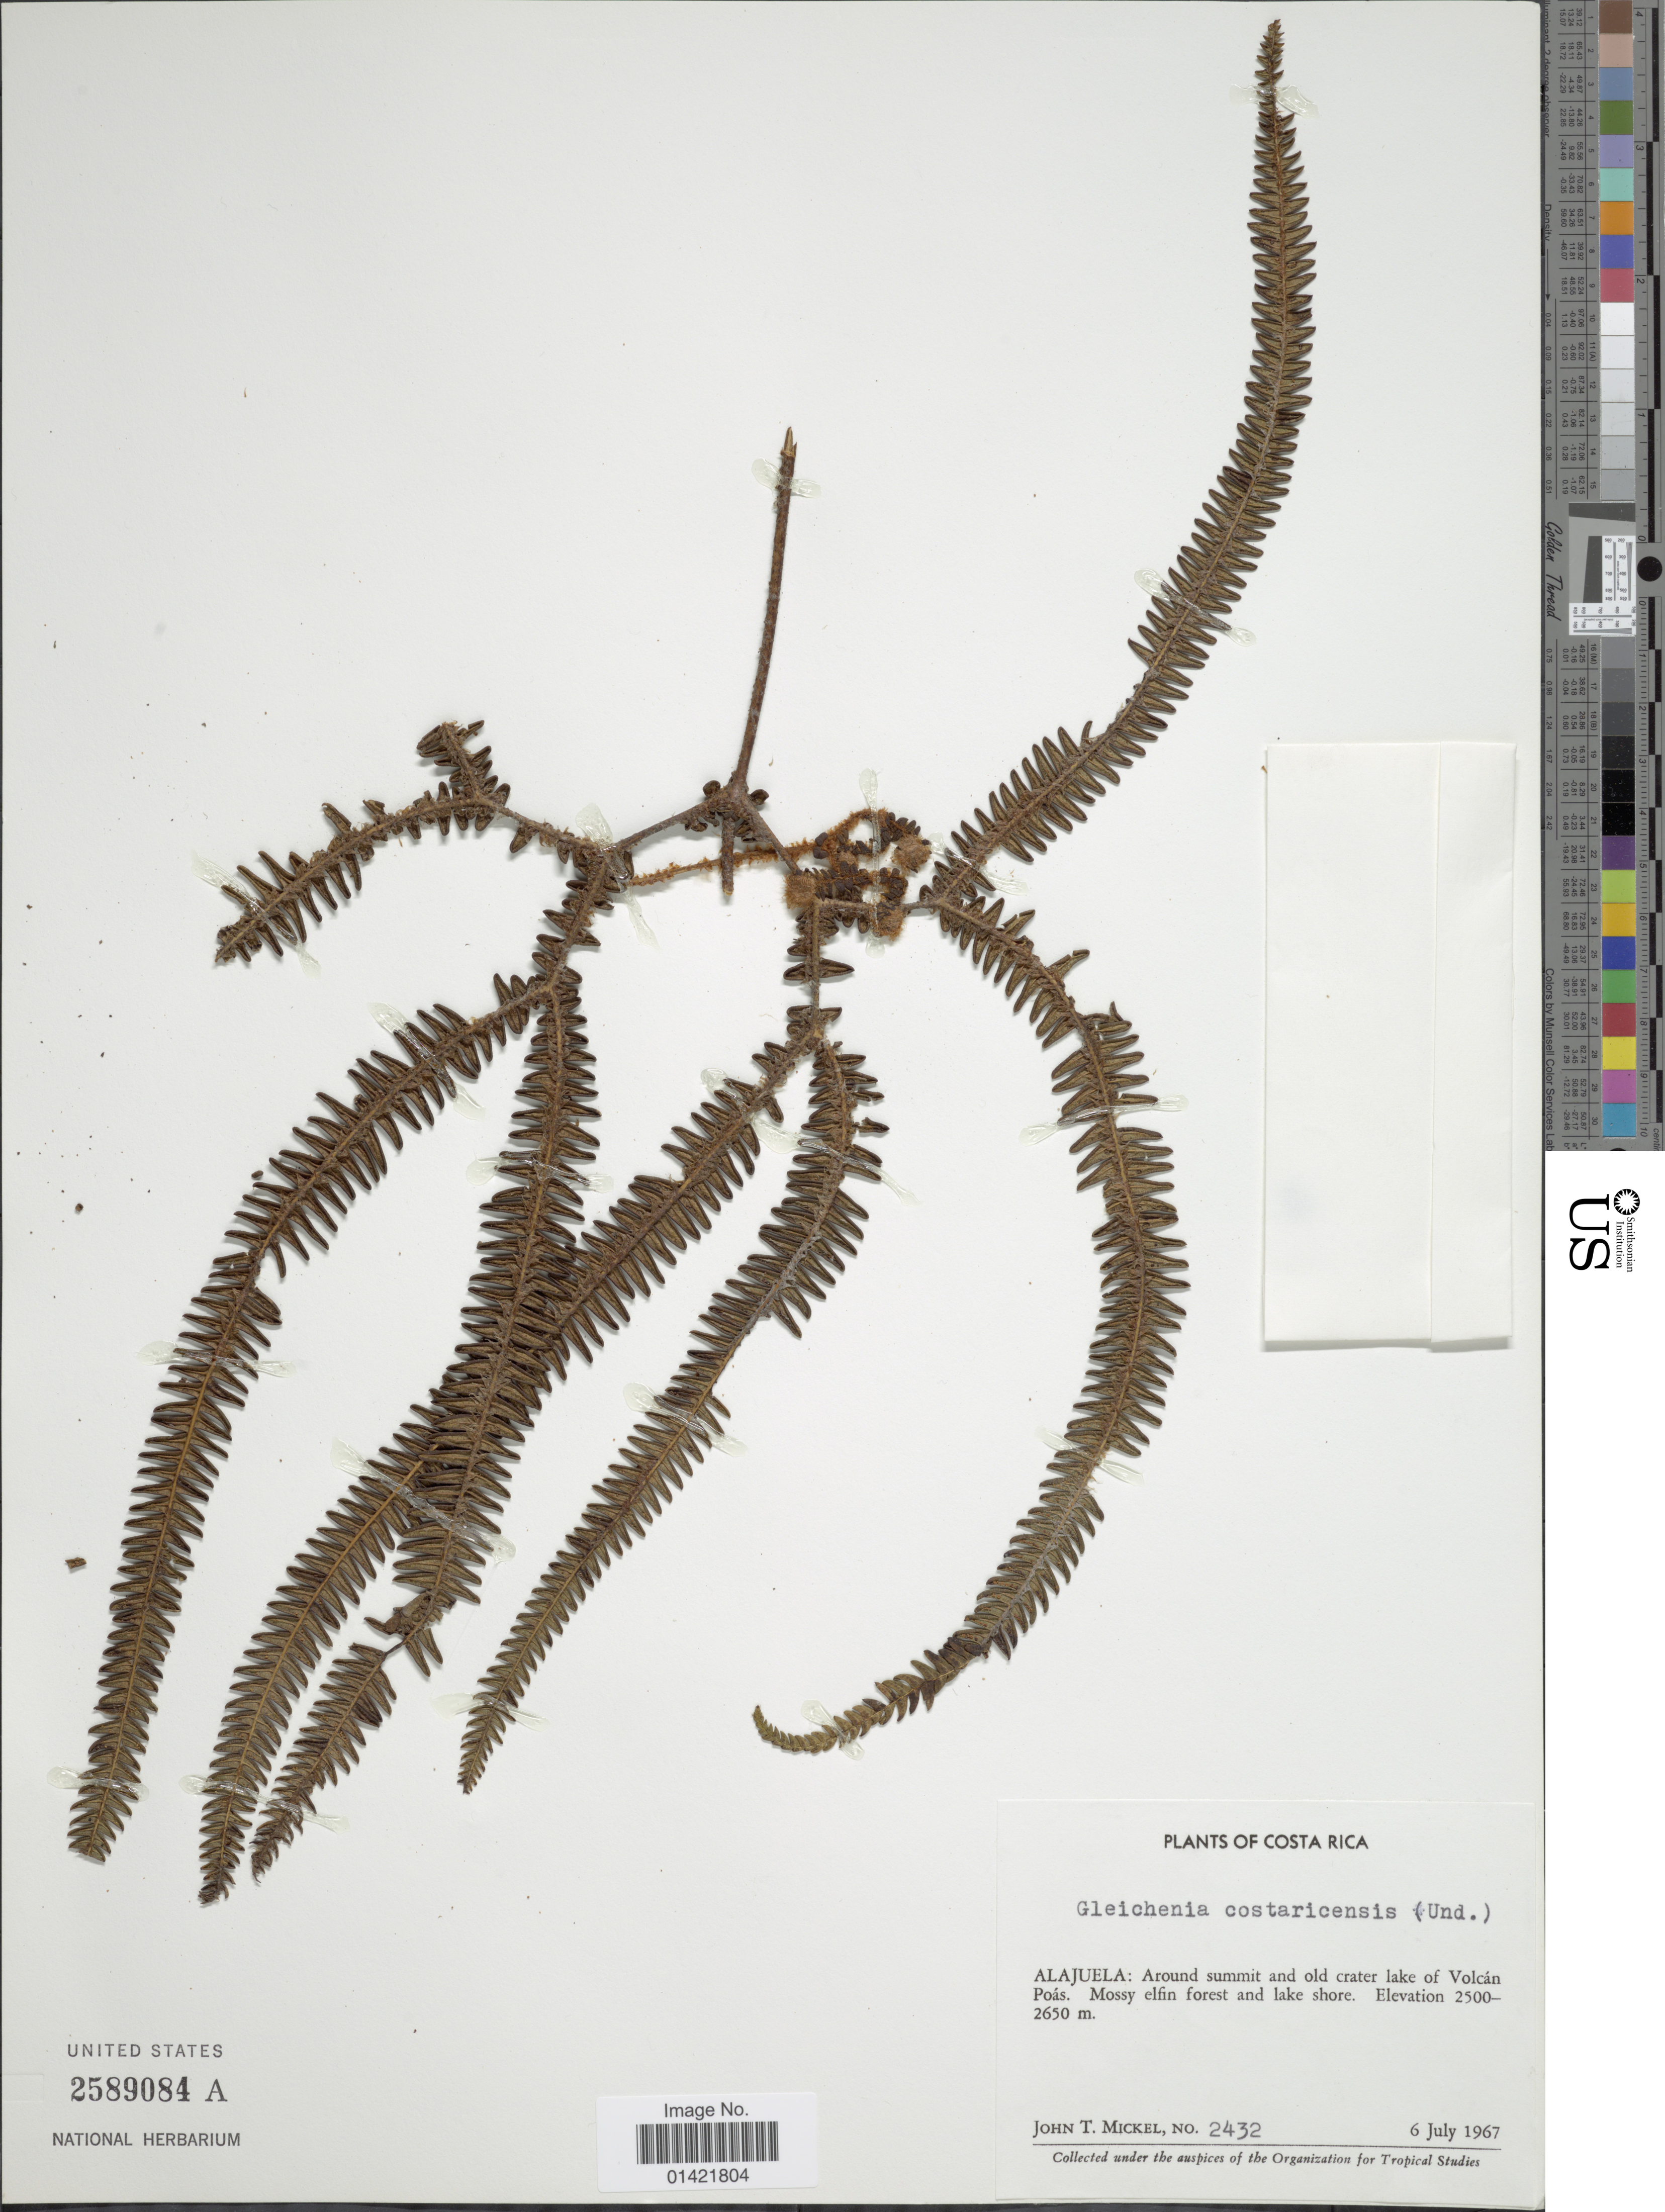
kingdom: Plantae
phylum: Tracheophyta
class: Polypodiopsida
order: Gleicheniales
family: Gleicheniaceae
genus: Sticherus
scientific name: Sticherus revolutus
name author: (Kunth) Ching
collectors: J. T. Mickel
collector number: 2432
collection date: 1967-07-06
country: Costa Rica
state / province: Alajuela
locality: Around summit and old crater lake of Volcan Poas. Mossy elvin forest and lake shore.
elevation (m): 2500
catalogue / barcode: US 2589084A